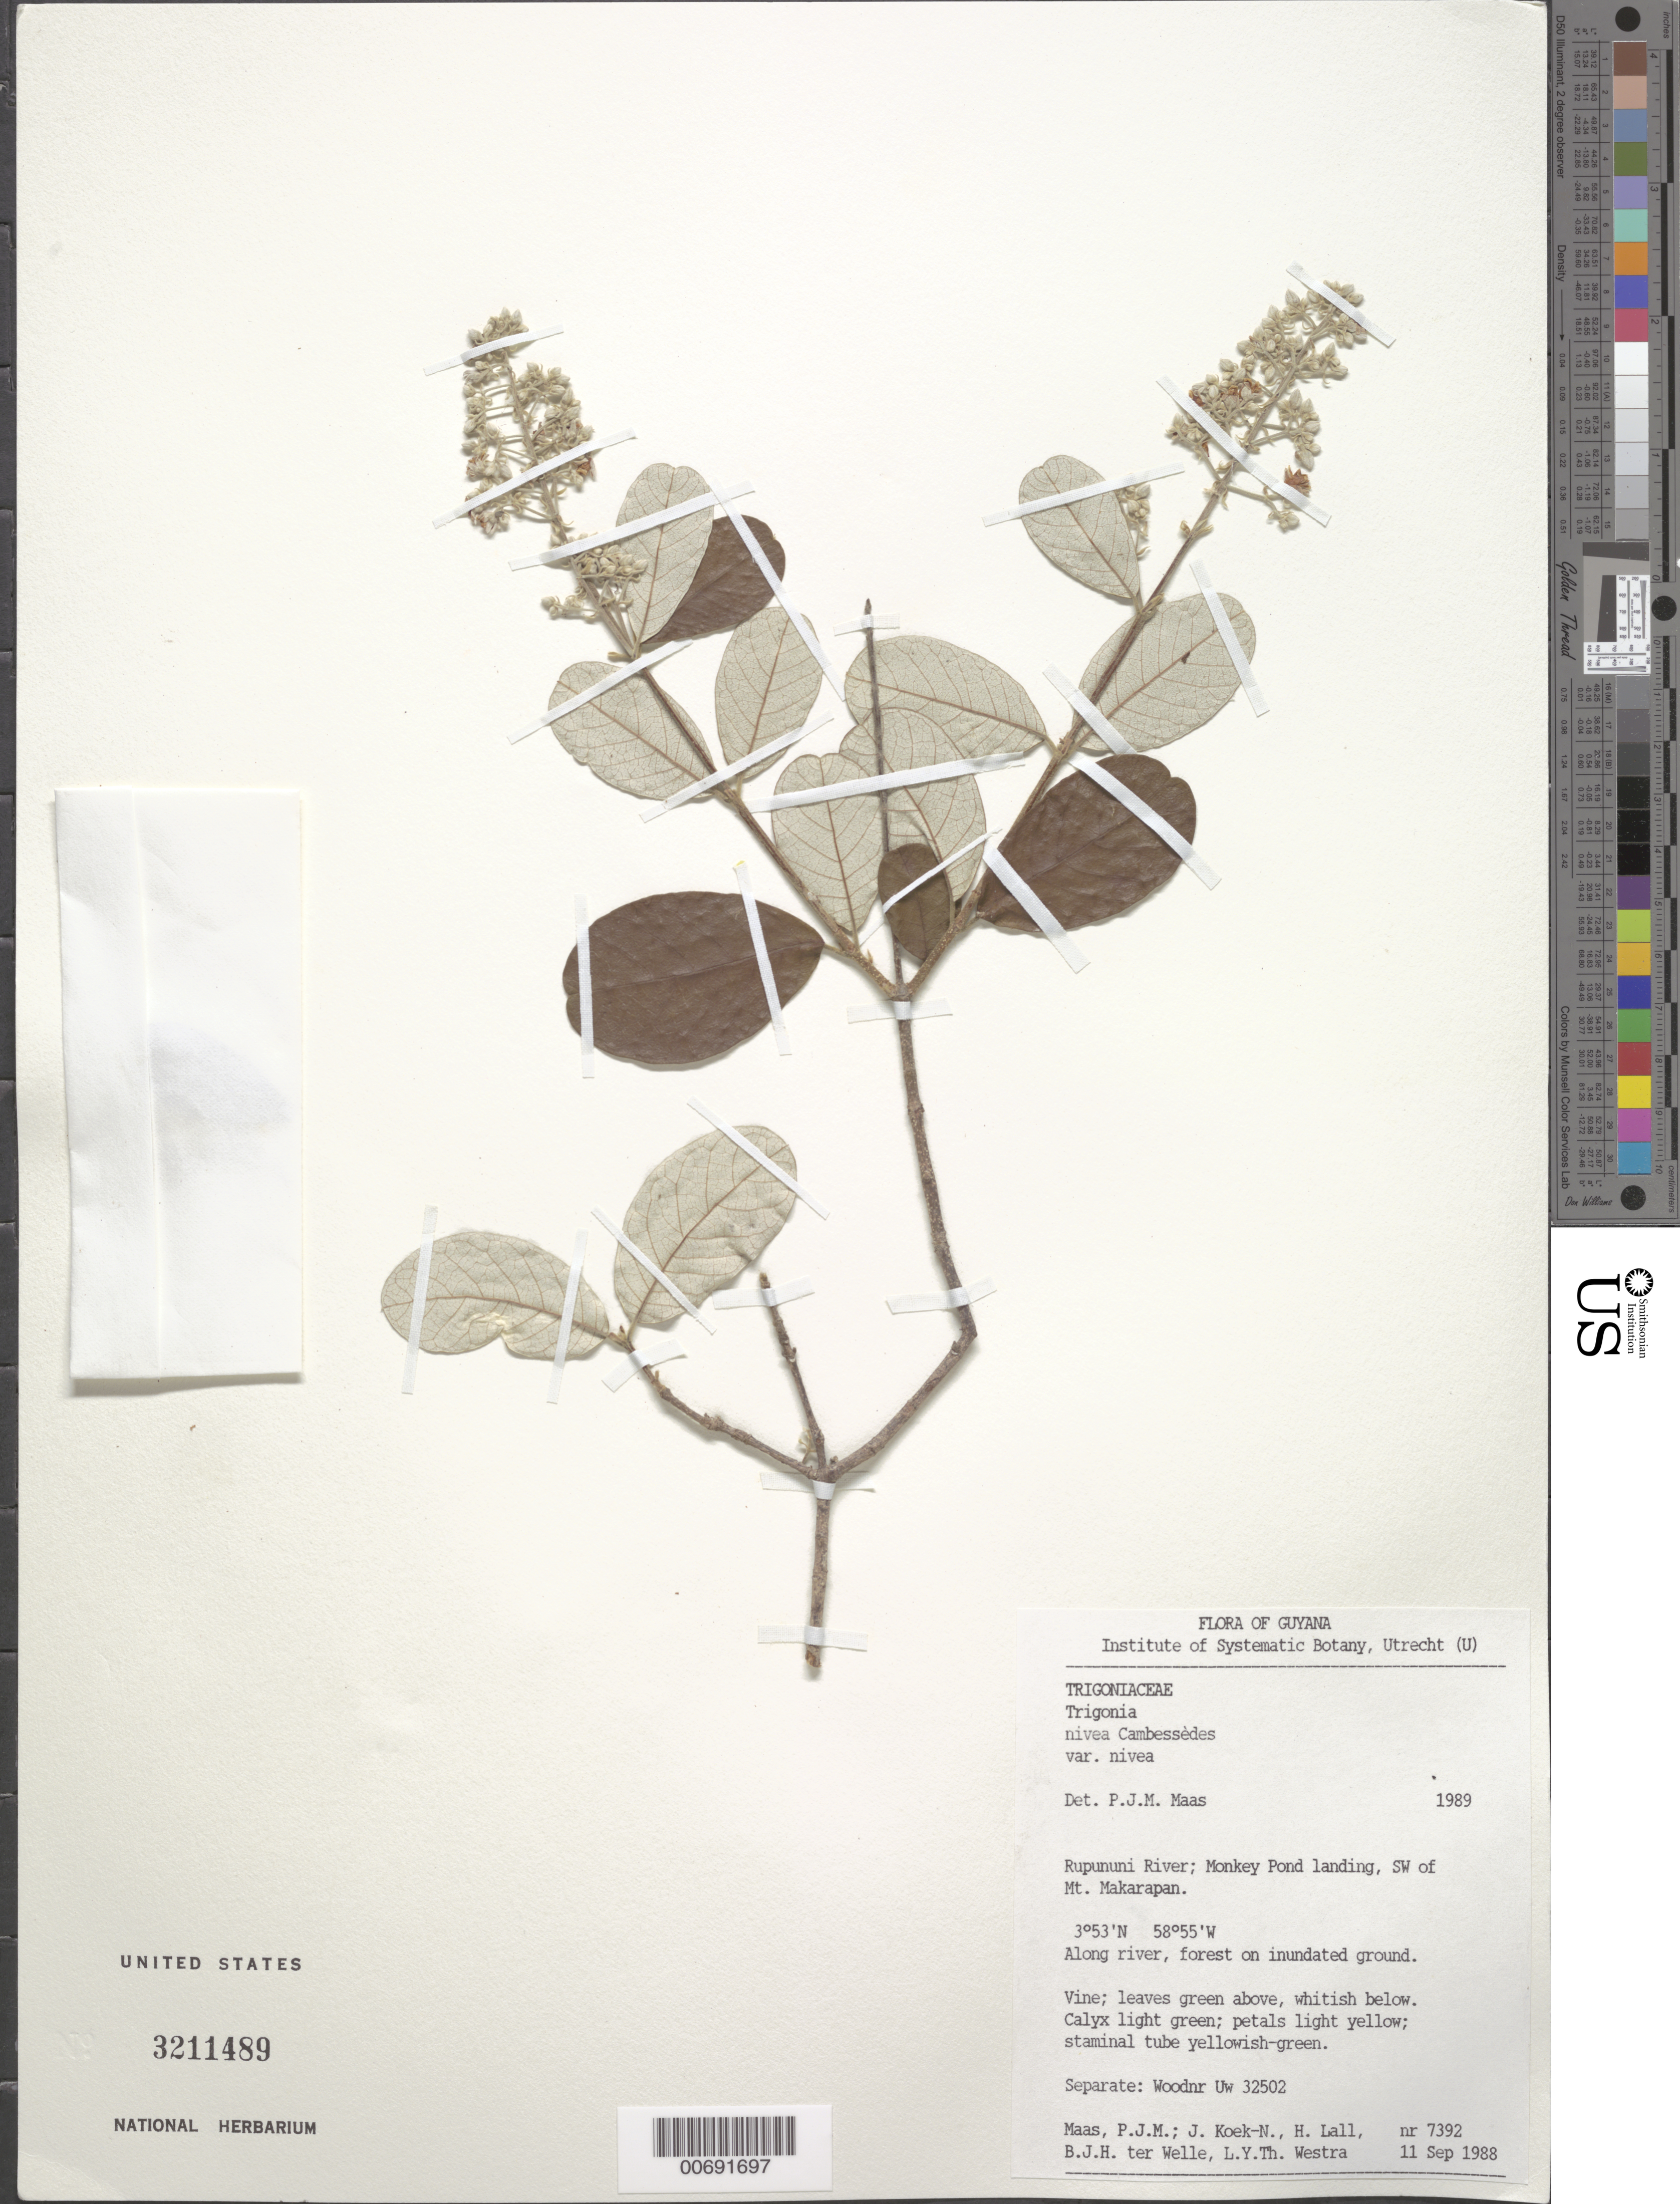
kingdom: Plantae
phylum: Tracheophyta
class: Magnoliopsida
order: Malpighiales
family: Trigoniaceae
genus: Trigonia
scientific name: Trigonia nivea var. nivea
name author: Cambess.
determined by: Maas, Paul J. M.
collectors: P. Maas, J. Koek-Noorman, H. Lall, B. Welle & L. Y. T. Westra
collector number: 7392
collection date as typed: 11-Sep-88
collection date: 1988-09-11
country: Guyana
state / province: U. Takutu-U. Essequibo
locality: Rupununi River, Monkey Pond landing, SW of Mt. Makarapan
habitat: Along river, forest on inundated ground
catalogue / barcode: US 3211489